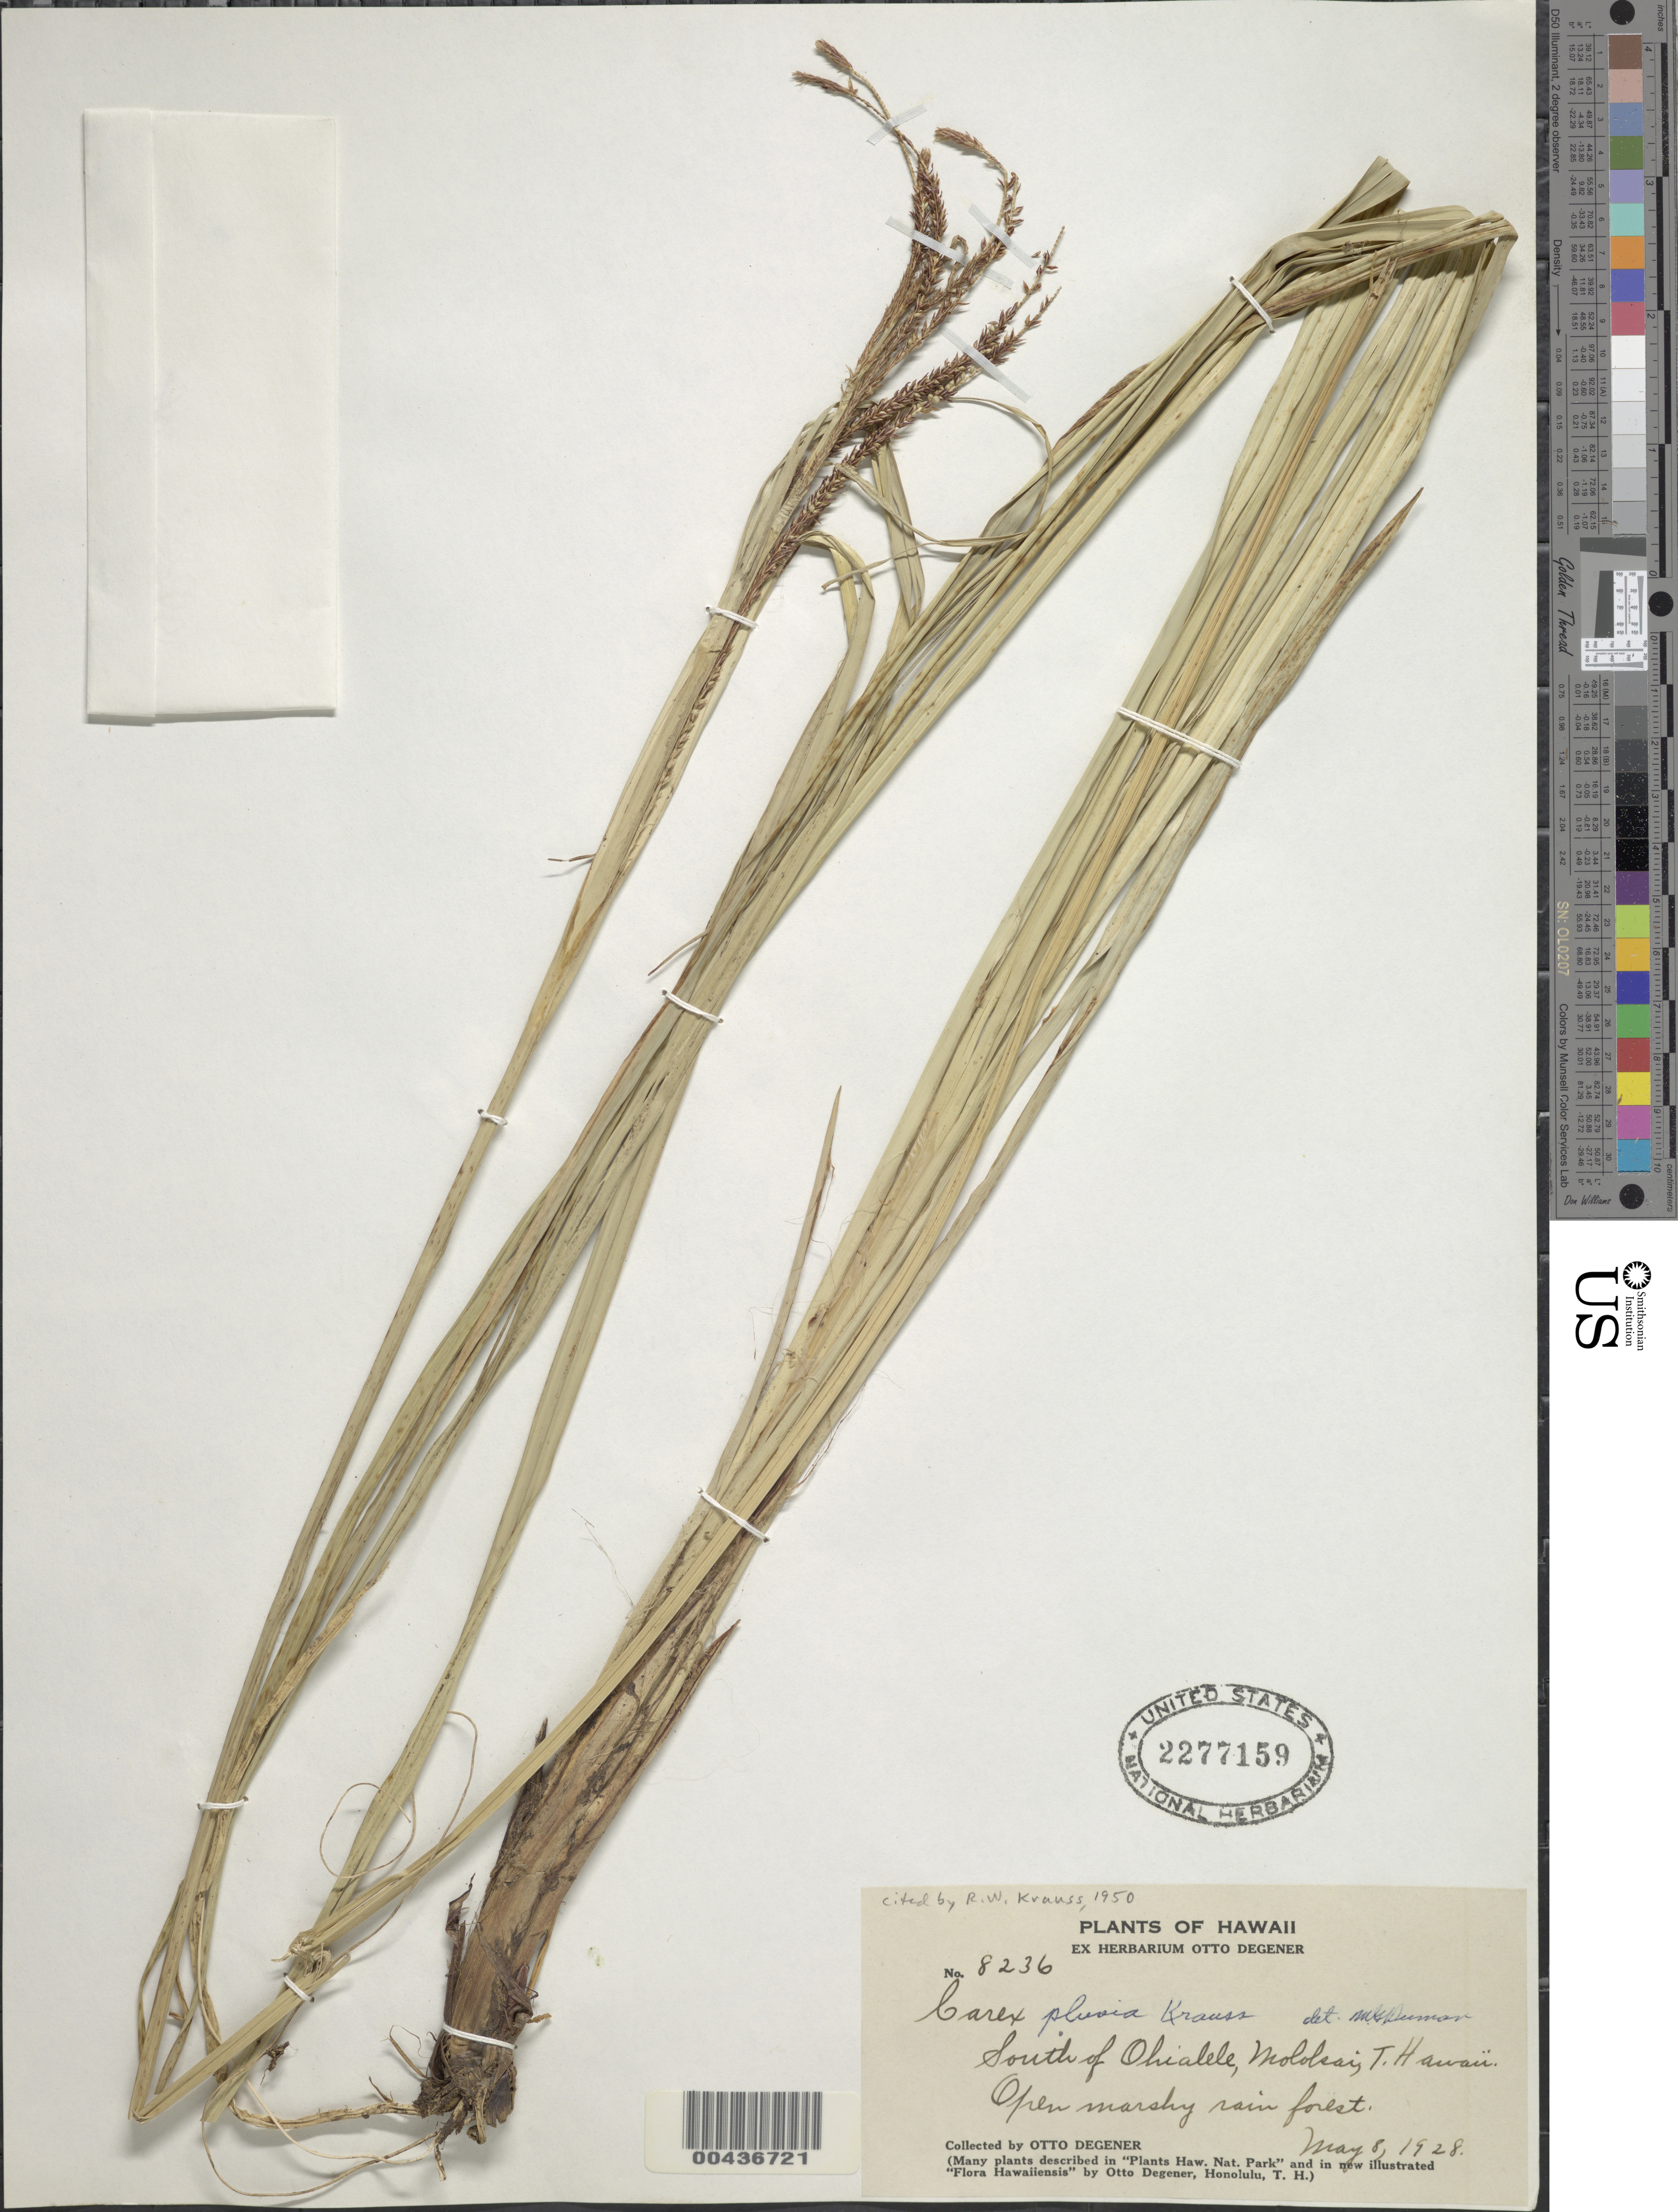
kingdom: Plantae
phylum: Tracheophyta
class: Liliopsida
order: Poales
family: Cyperaceae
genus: Carex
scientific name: Carex alligata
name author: Boott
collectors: O. Degener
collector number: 8236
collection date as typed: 8 May 1928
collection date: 1928-05-08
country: United States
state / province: Hawaii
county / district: Maui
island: Moloka'i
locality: S of Ohialele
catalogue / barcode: US 2277159